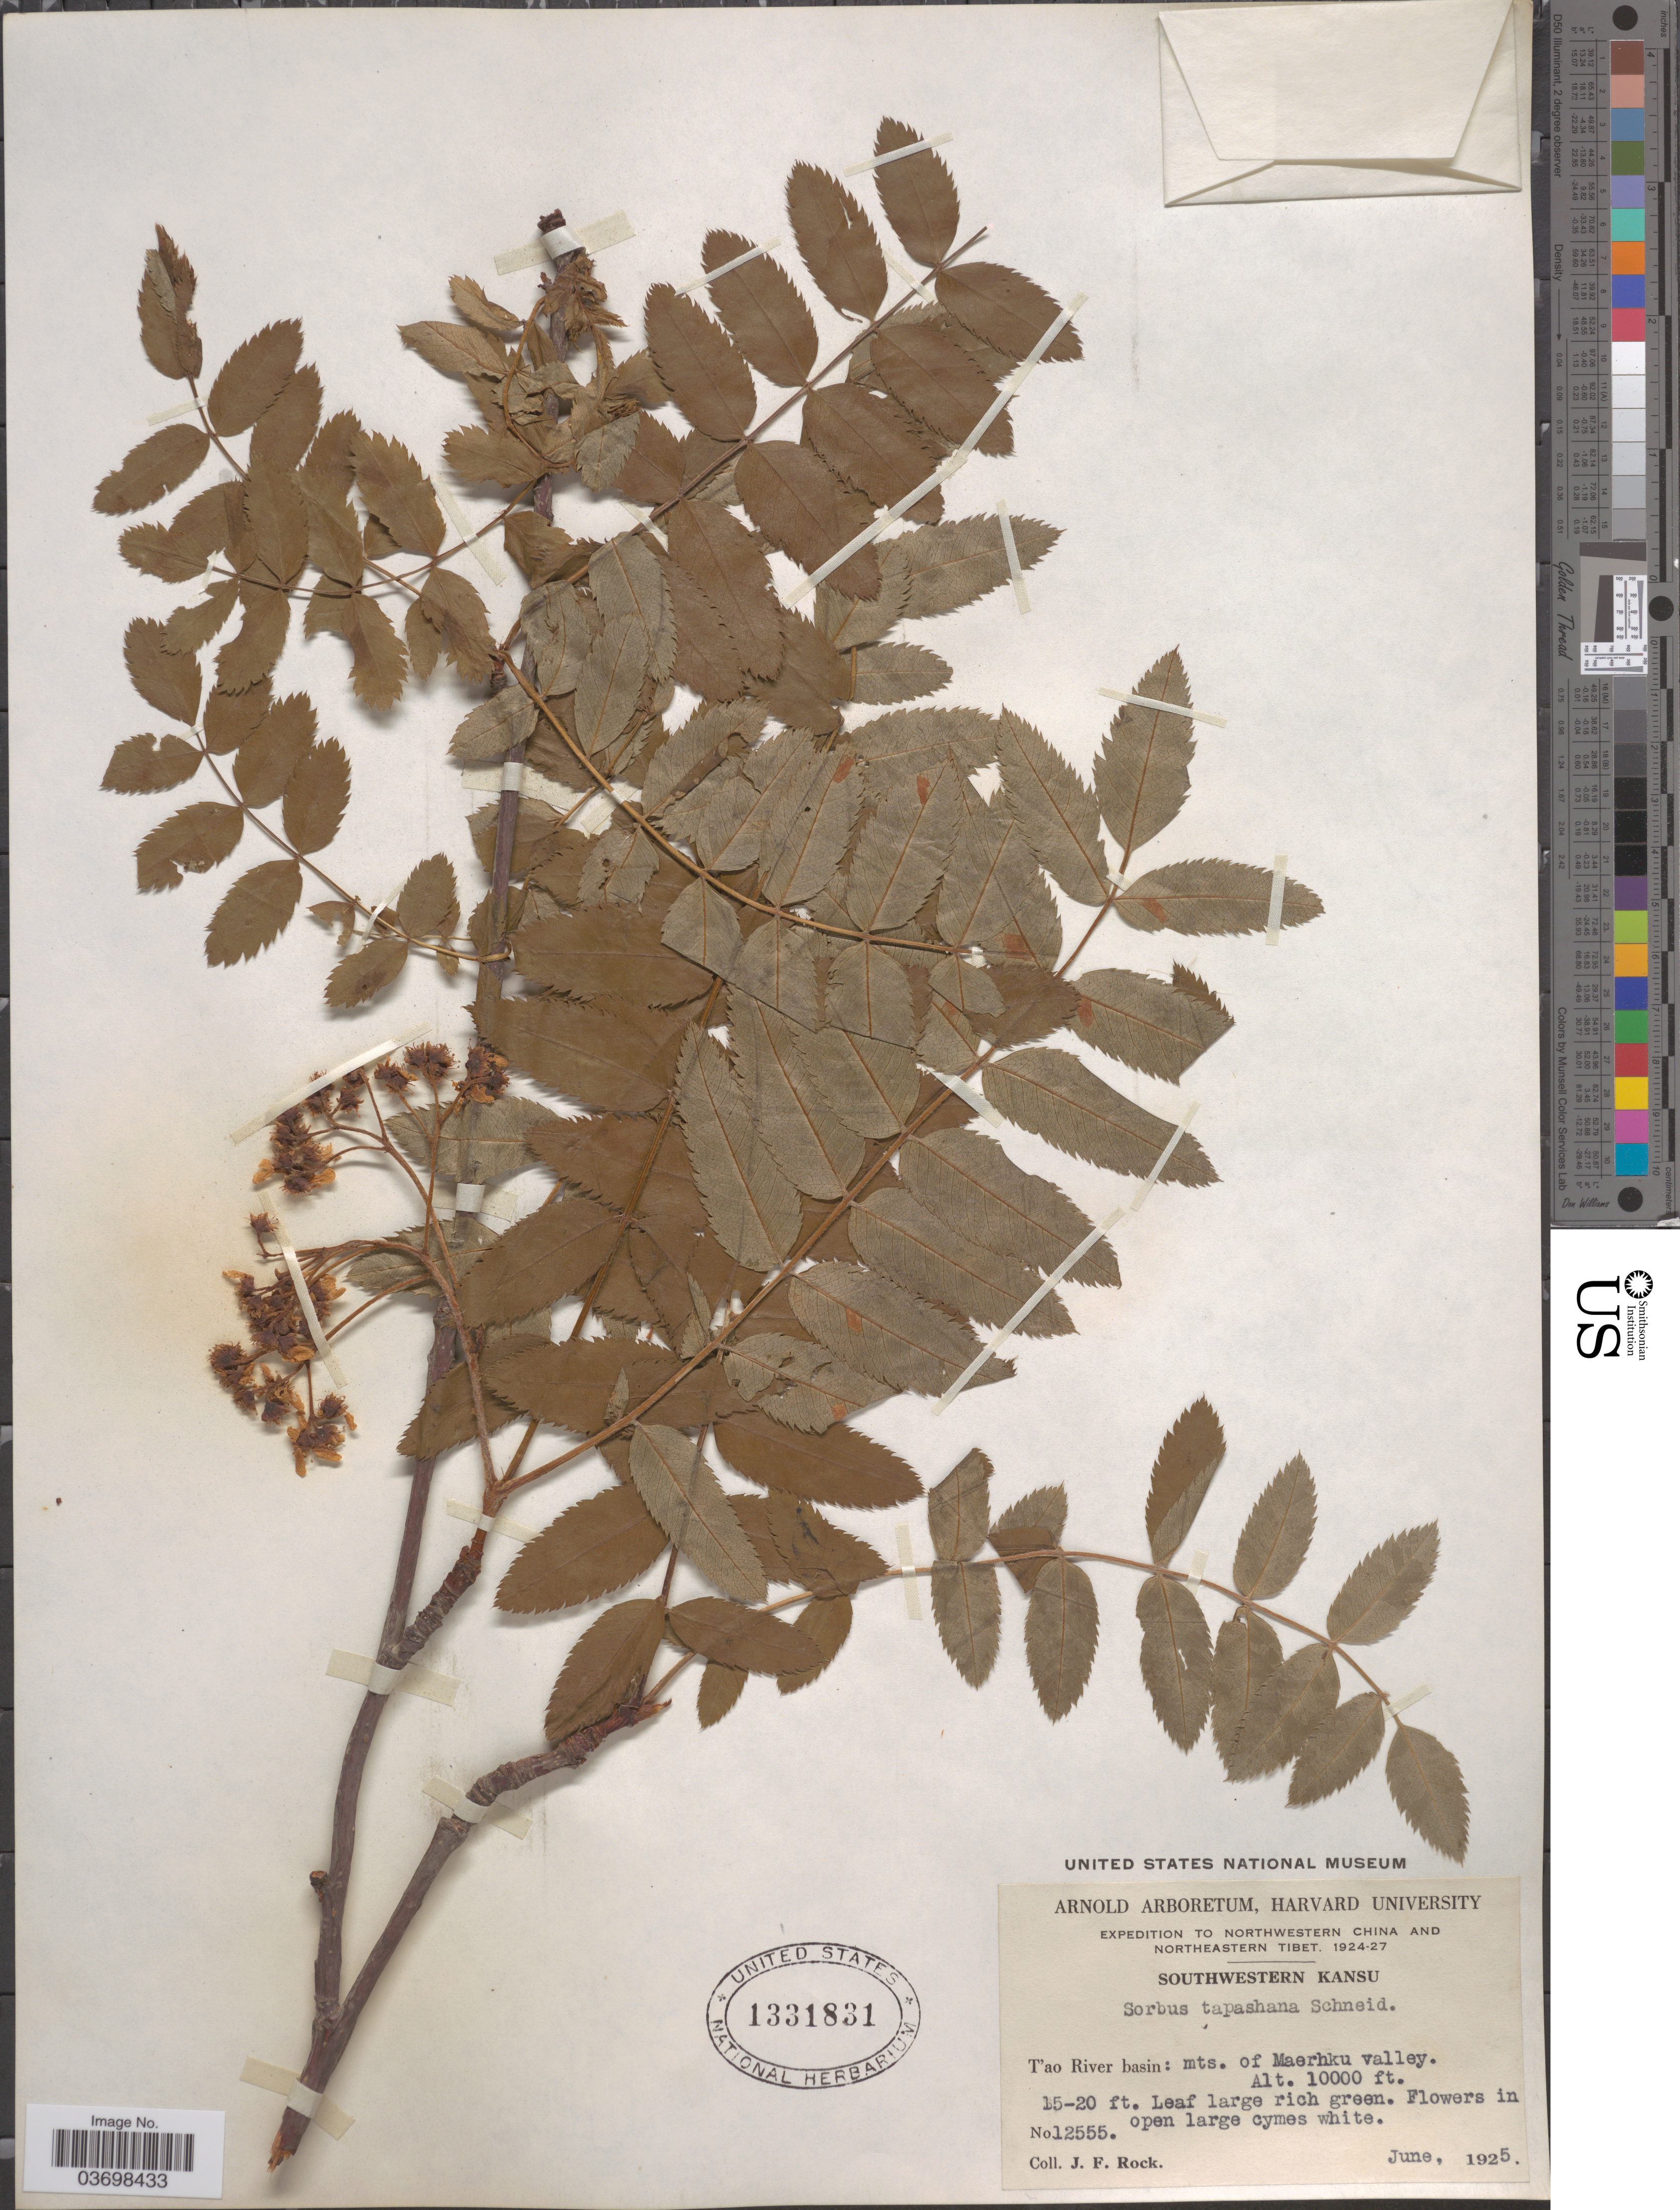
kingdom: Plantae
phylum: Tracheophyta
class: Magnoliopsida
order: Rosales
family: Rosaceae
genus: Sorbus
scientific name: Sorbus tianshanica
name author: Rupr.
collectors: J. Rock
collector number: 12555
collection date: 1925-06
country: China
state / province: Gansu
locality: Northwestern China. Southwestern Kansu. T'ao River basin: mts. of Maerhku valley.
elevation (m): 3048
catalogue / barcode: US 1331831